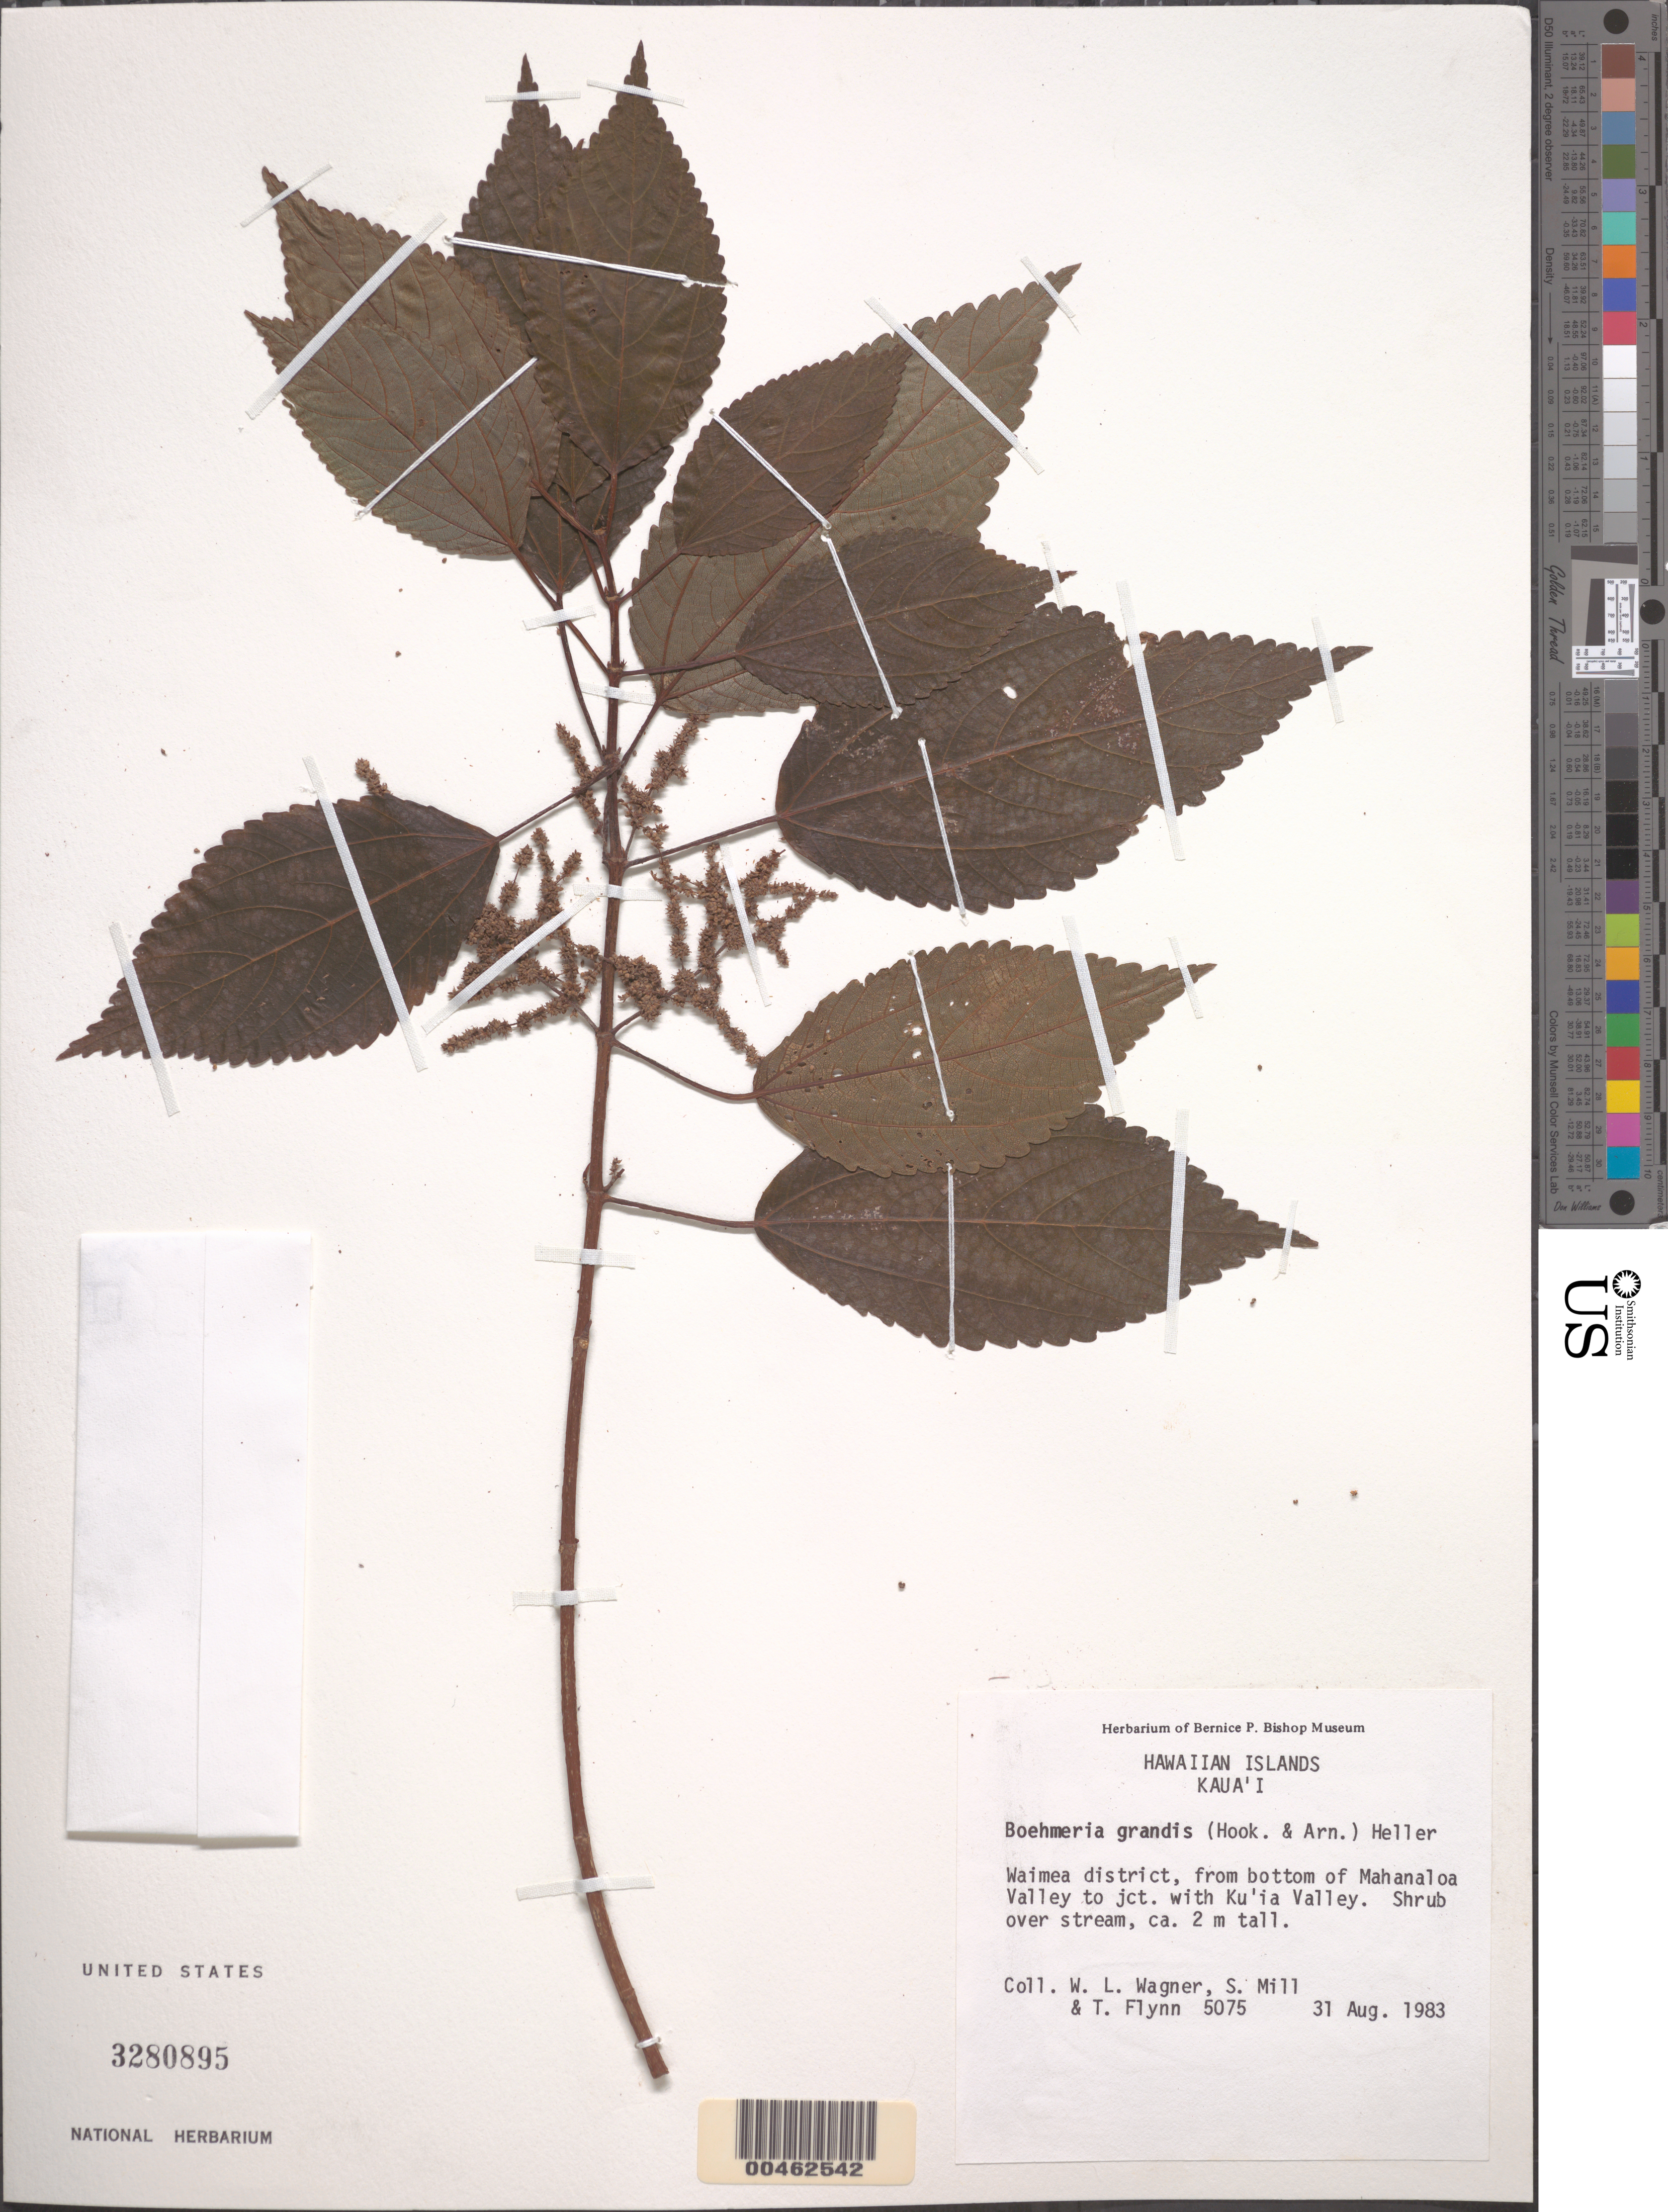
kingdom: Plantae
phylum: Tracheophyta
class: Magnoliopsida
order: Rosales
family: Urticaceae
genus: Boehmeria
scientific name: Boehmeria grandis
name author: (Hook. & Arn.) A. Heller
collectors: W. L. Wagner, S. W. Miller & T. W. Flynn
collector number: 5075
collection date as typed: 31 Aug 1983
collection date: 1983-08-31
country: United States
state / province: Hawaii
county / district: Kauai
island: Kaua'i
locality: Waimea district, from bottom of Mahanaloa Valley to jct. with Ku'ia Valley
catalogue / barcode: US 3280895